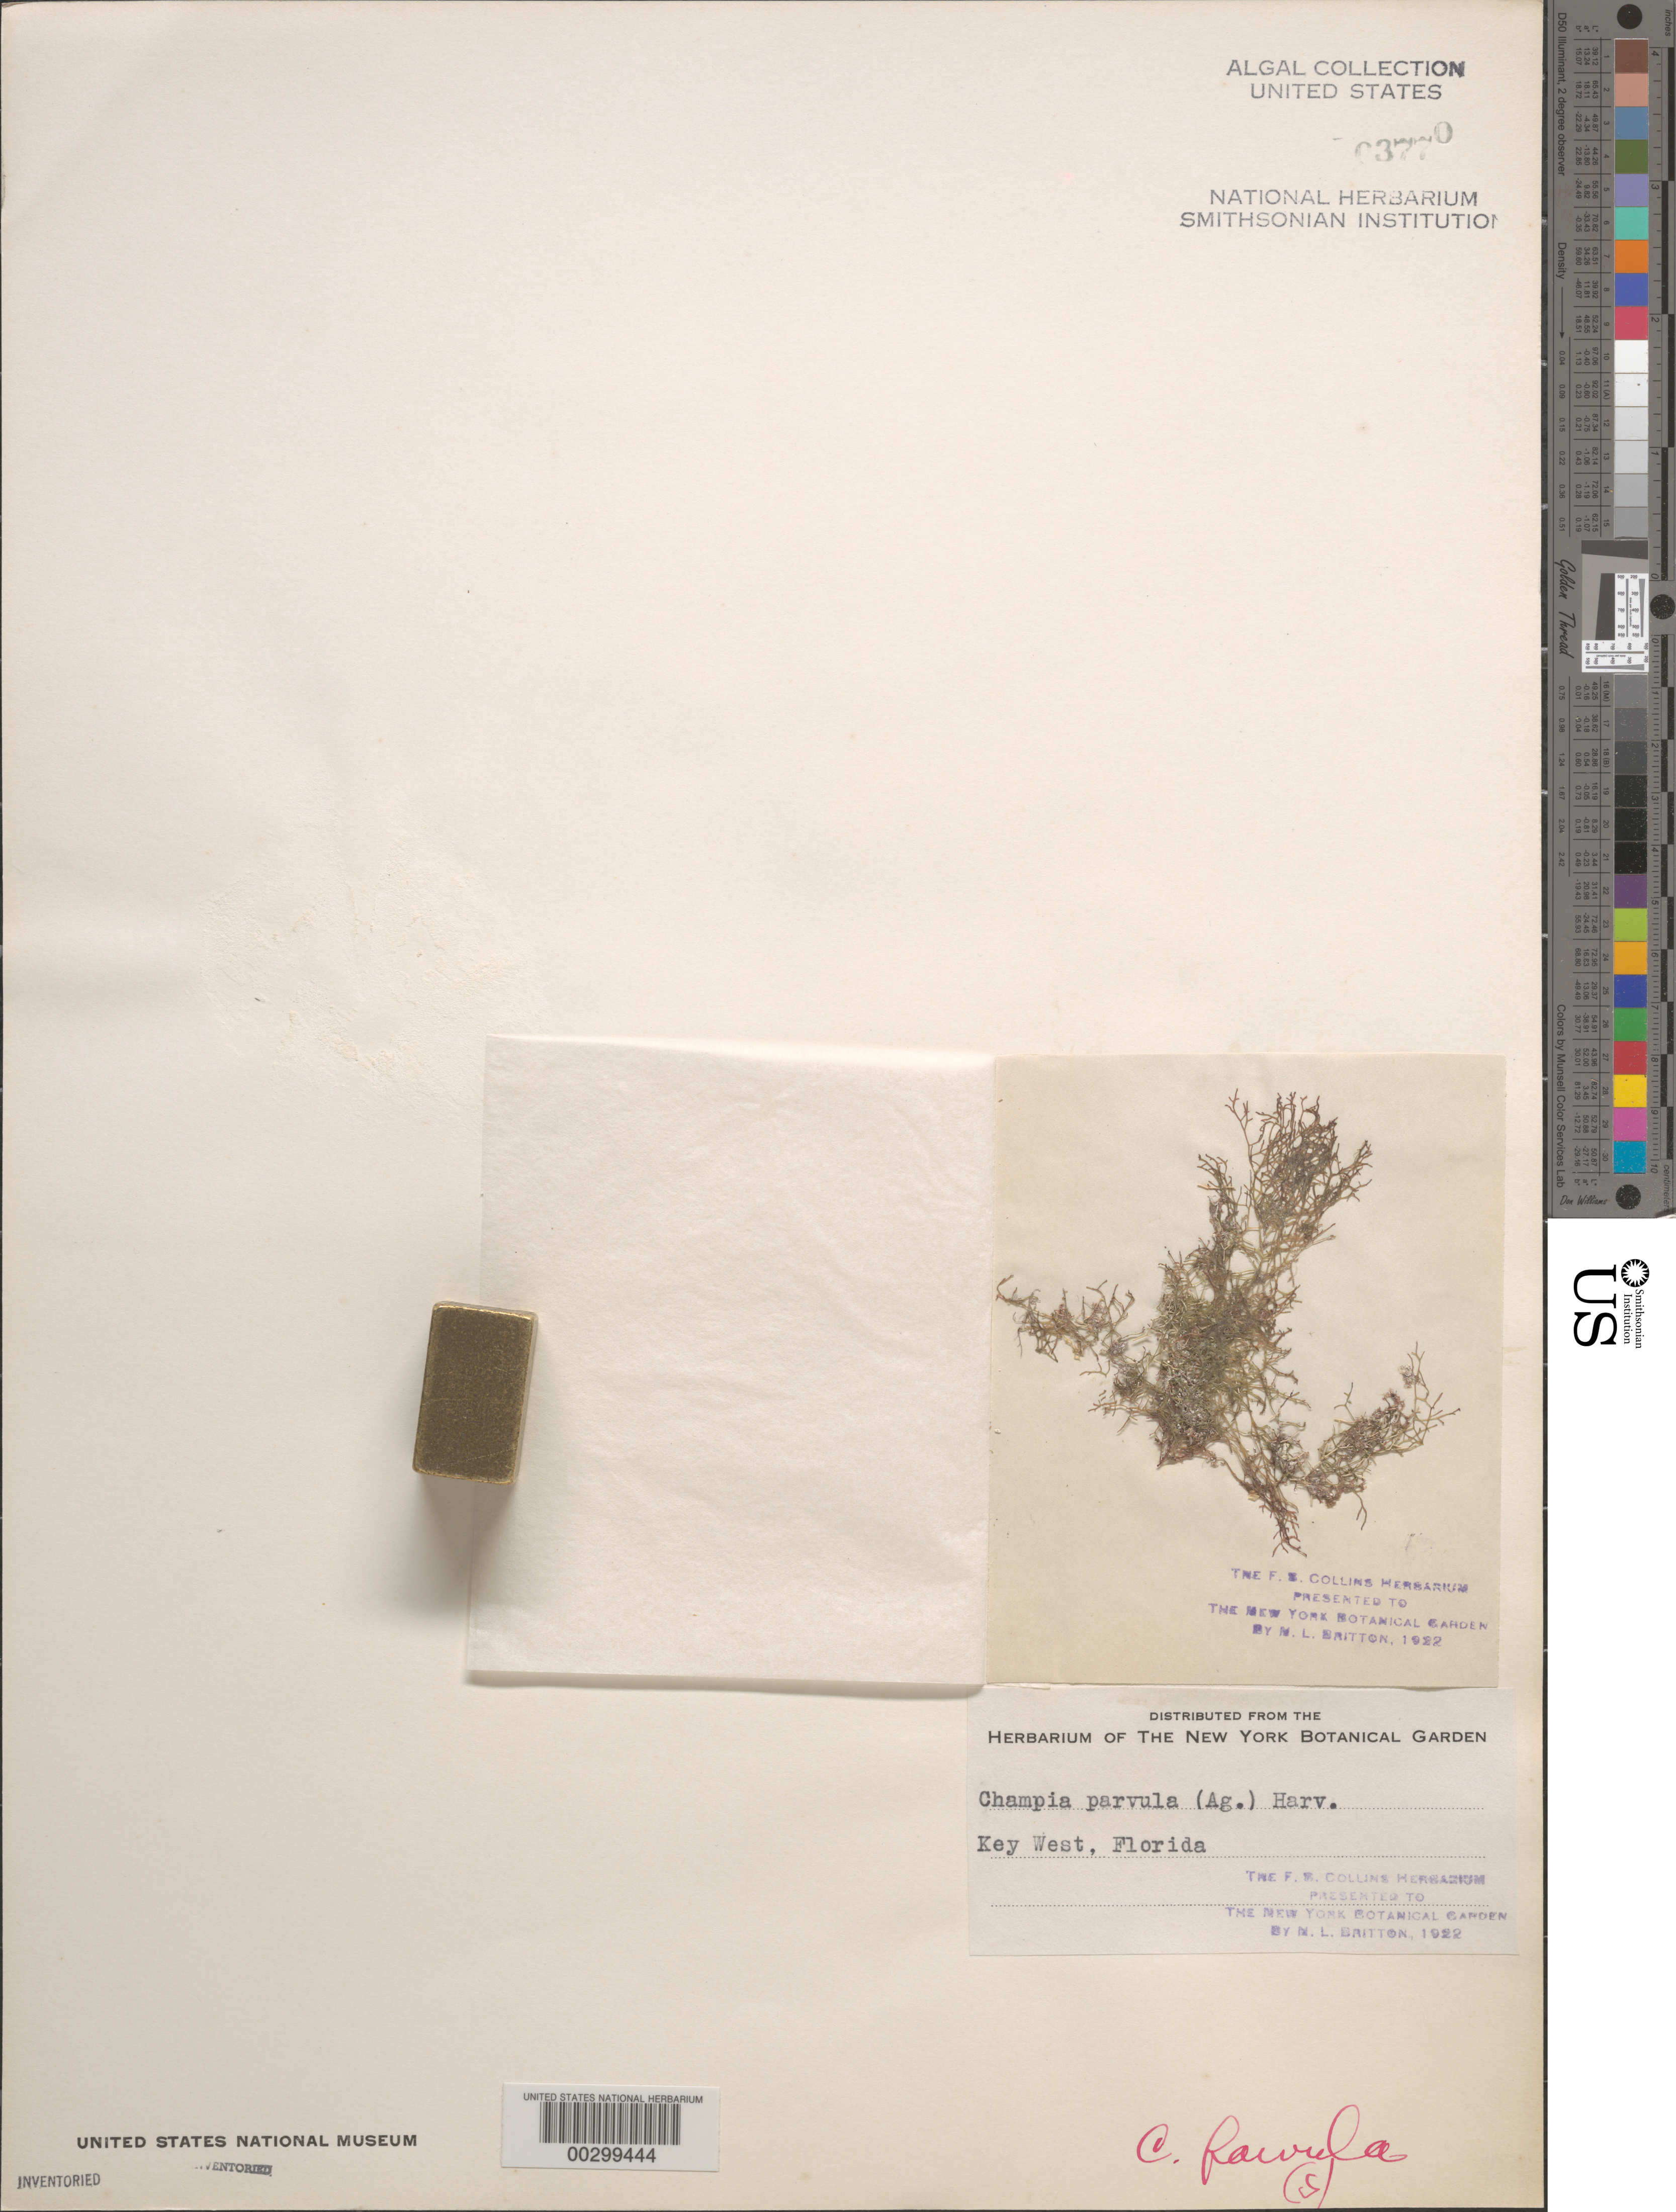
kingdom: Plantae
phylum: Rhodophyta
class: Florideophyceae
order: Rhodymeniales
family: Champiaceae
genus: Champia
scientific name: Champia parvula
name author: (C. Agardh) Harv.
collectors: F. Collins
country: United States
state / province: Florida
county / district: Monroe County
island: Key West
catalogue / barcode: US 3770